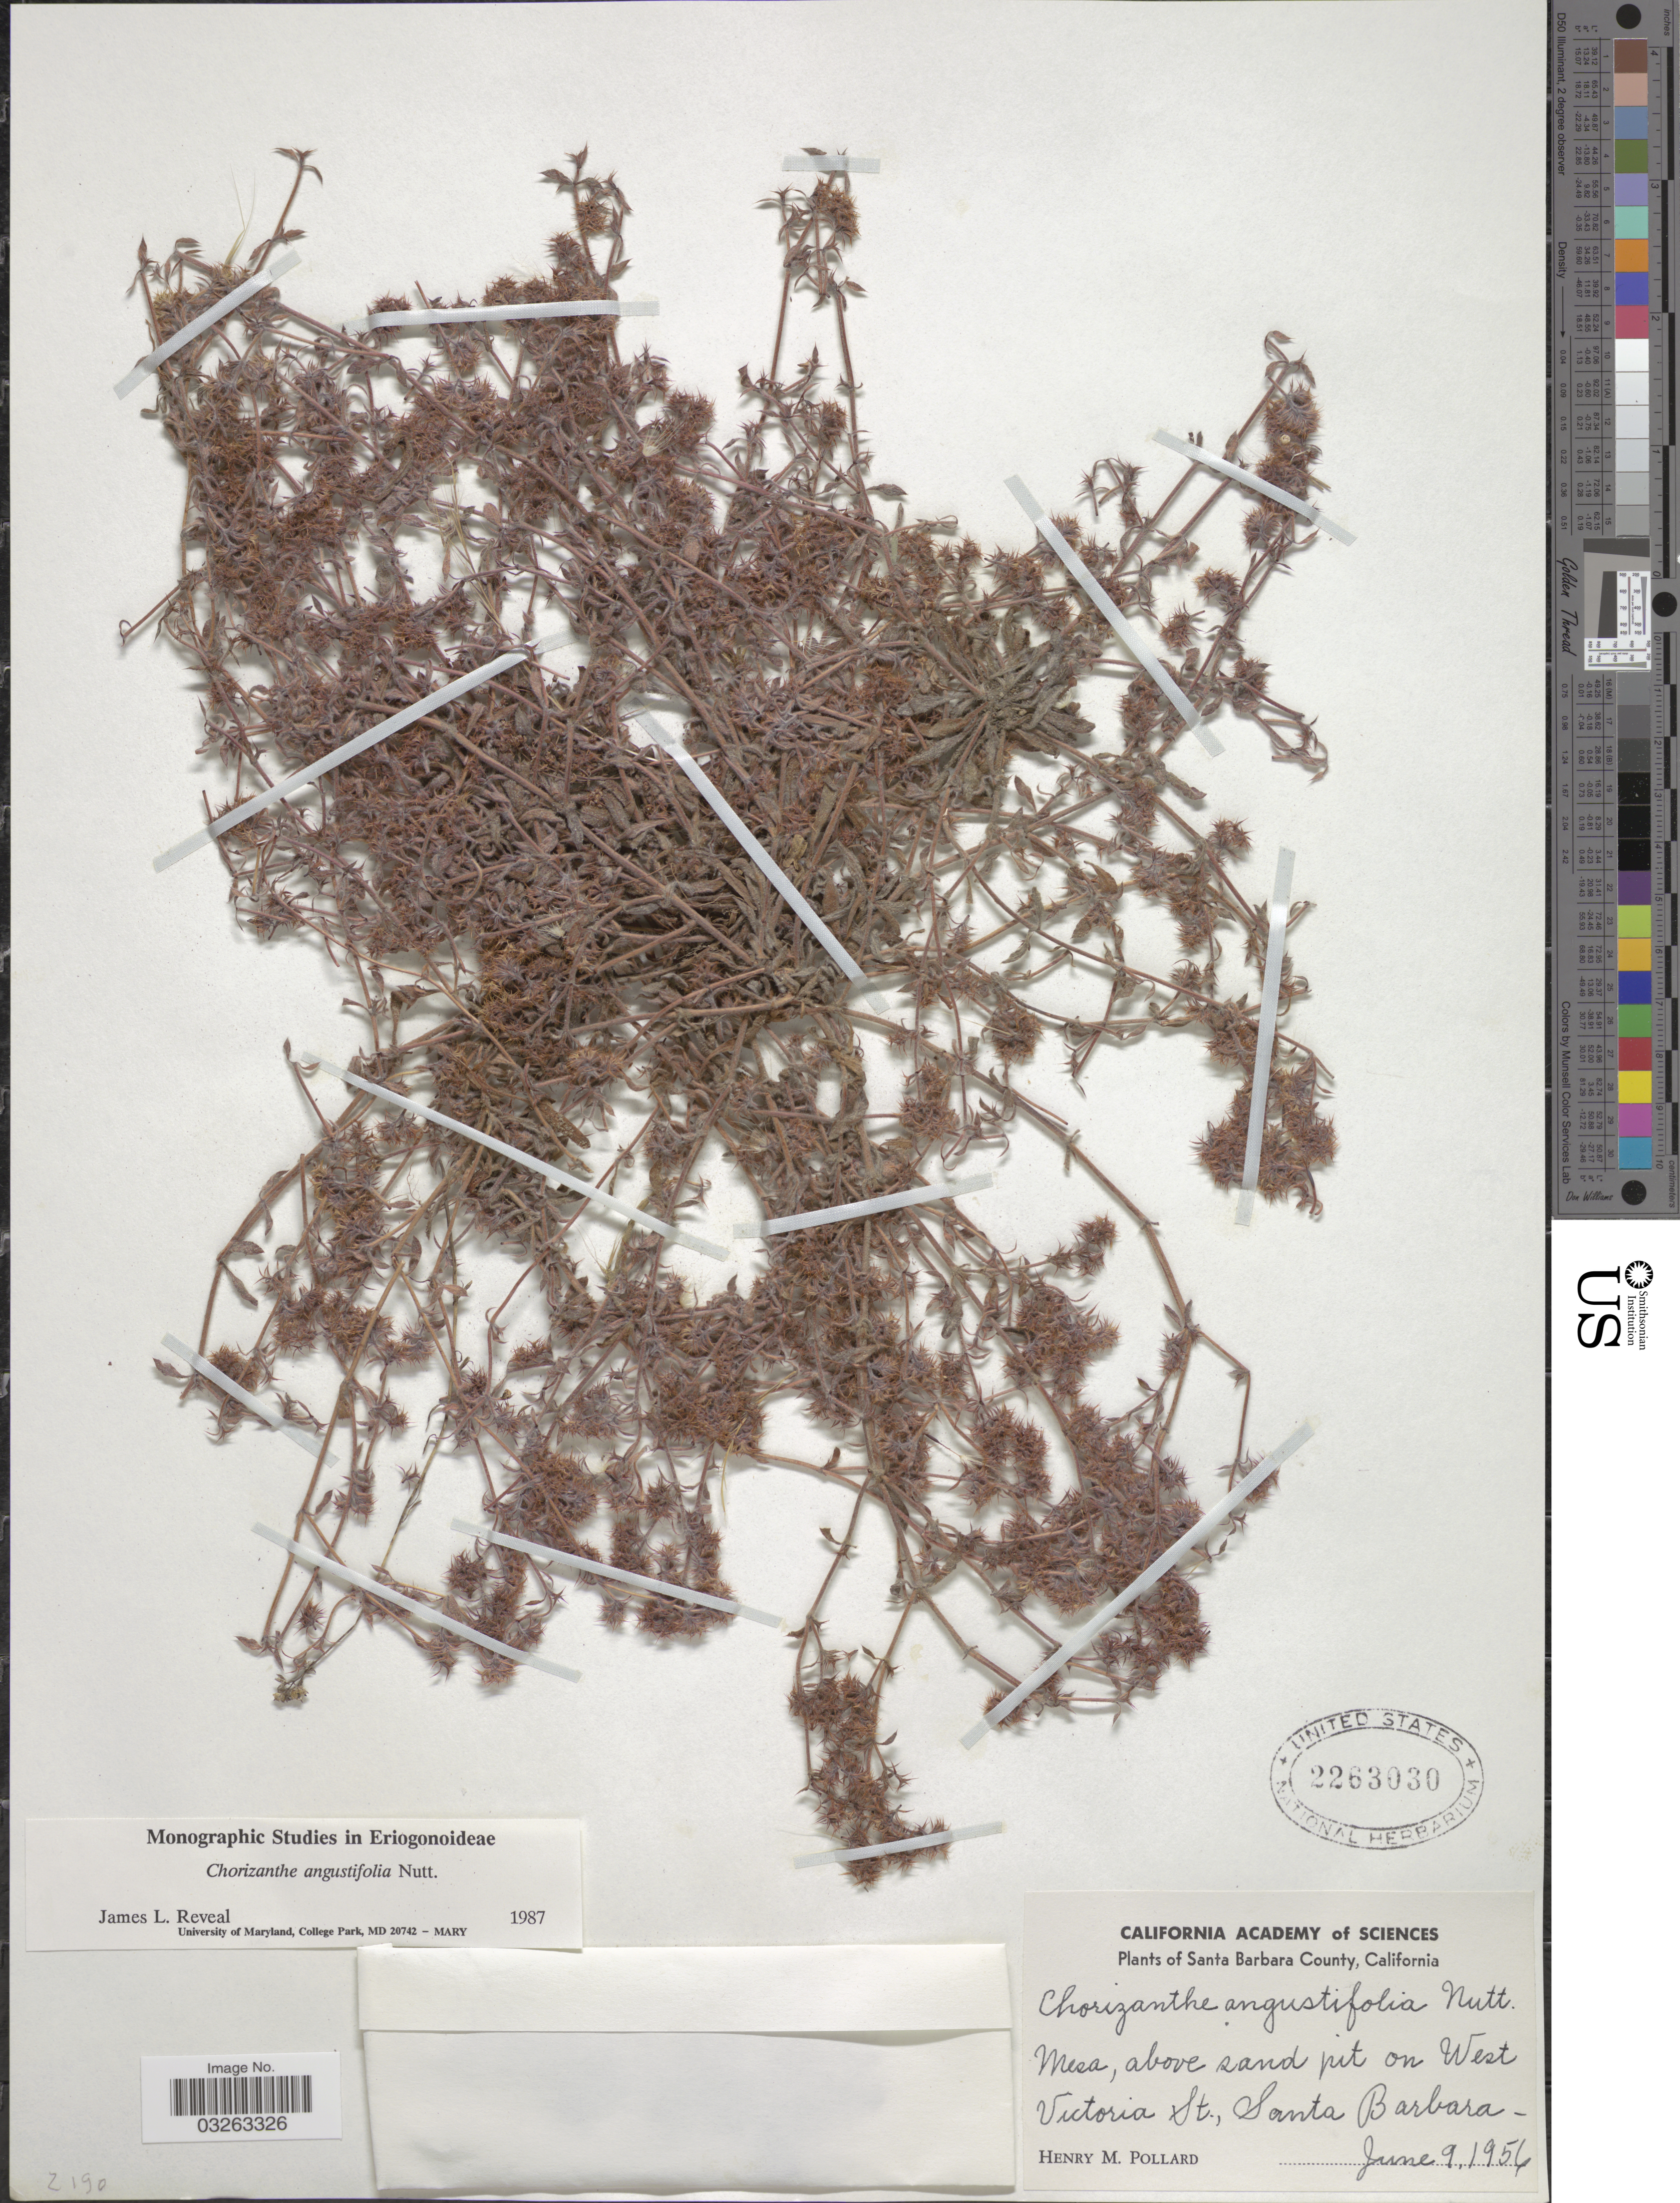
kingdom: Plantae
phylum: Tracheophyta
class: Magnoliopsida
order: Caryophyllales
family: Polygonaceae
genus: Chorizanthe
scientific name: Chorizanthe angustifolia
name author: Nutt.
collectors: H. M. Pollard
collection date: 1956-06-09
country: United States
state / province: California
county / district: Santa Barbara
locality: Santa Barbara County. Mesa, above sand pit on West Victoria St., Santa Barbara.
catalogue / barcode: US 2263030